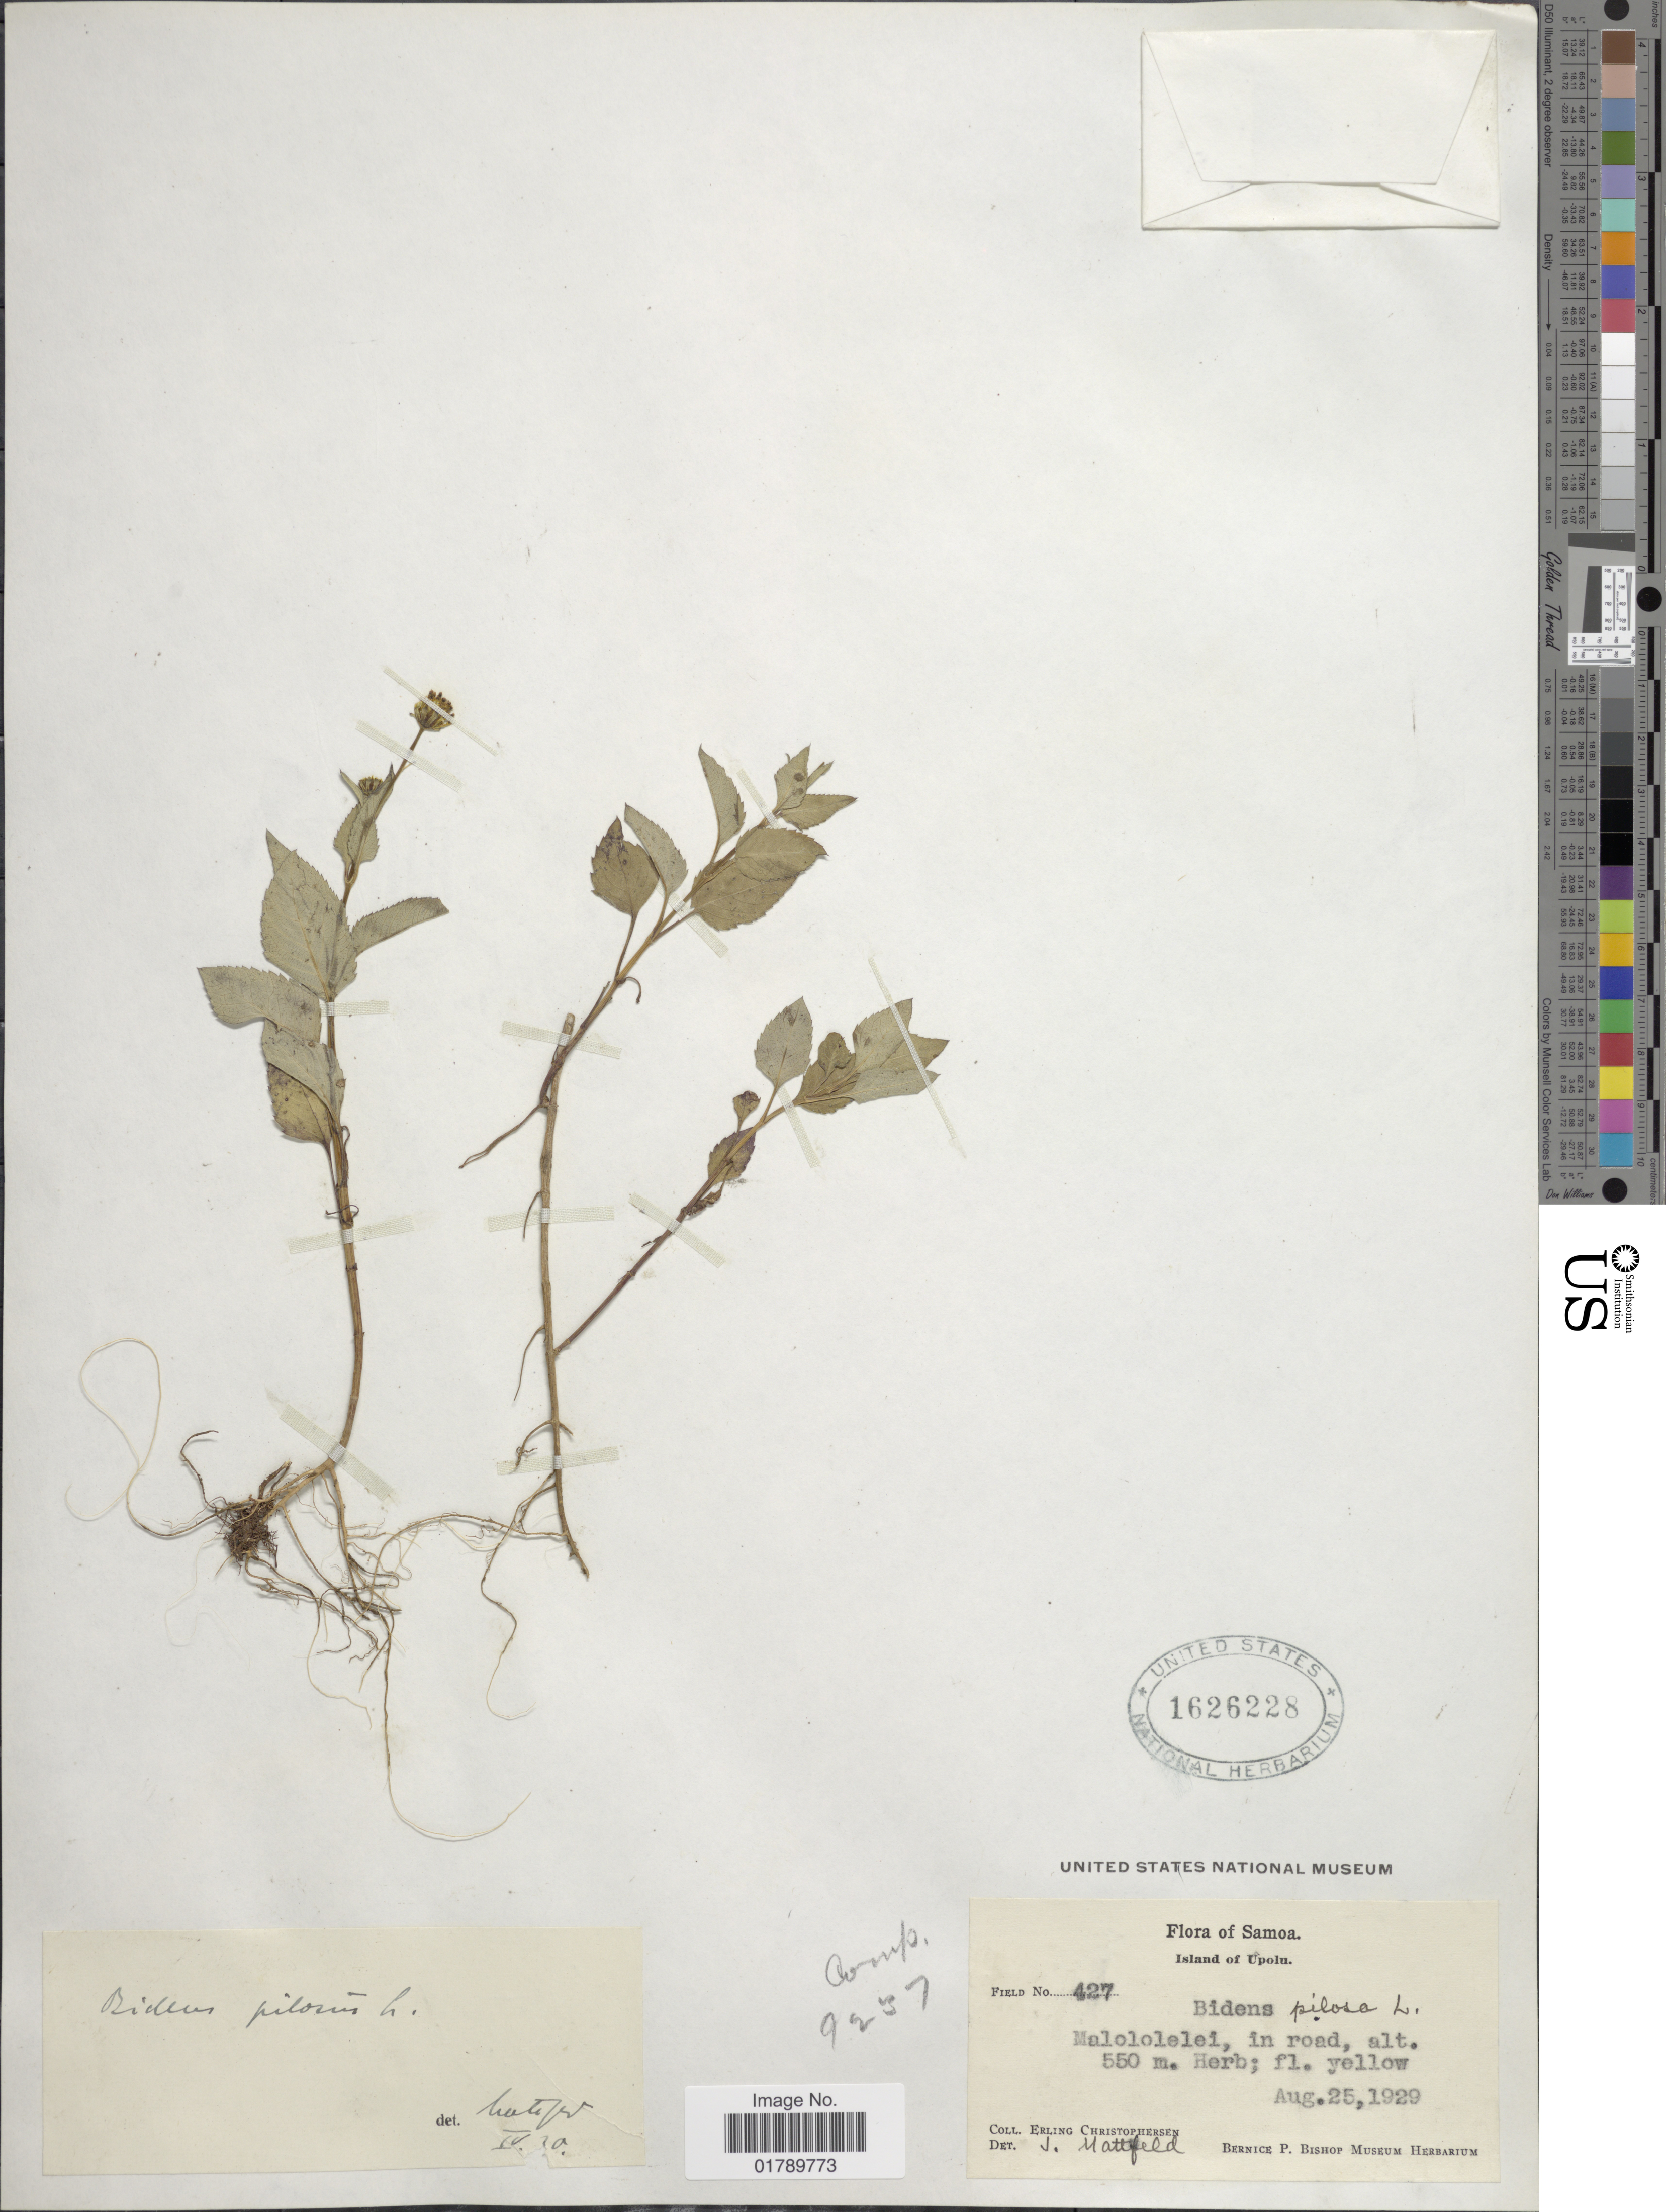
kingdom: Plantae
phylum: Tracheophyta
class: Magnoliopsida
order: Asterales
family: Asteraceae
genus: Bidens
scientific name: Bidens pilosa var. pilosa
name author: L.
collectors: E. Christophersen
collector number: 427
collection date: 1929-08-25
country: Samoa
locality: Samoa, Island of Upolu. Malololelei, in road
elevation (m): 550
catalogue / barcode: US 1626228